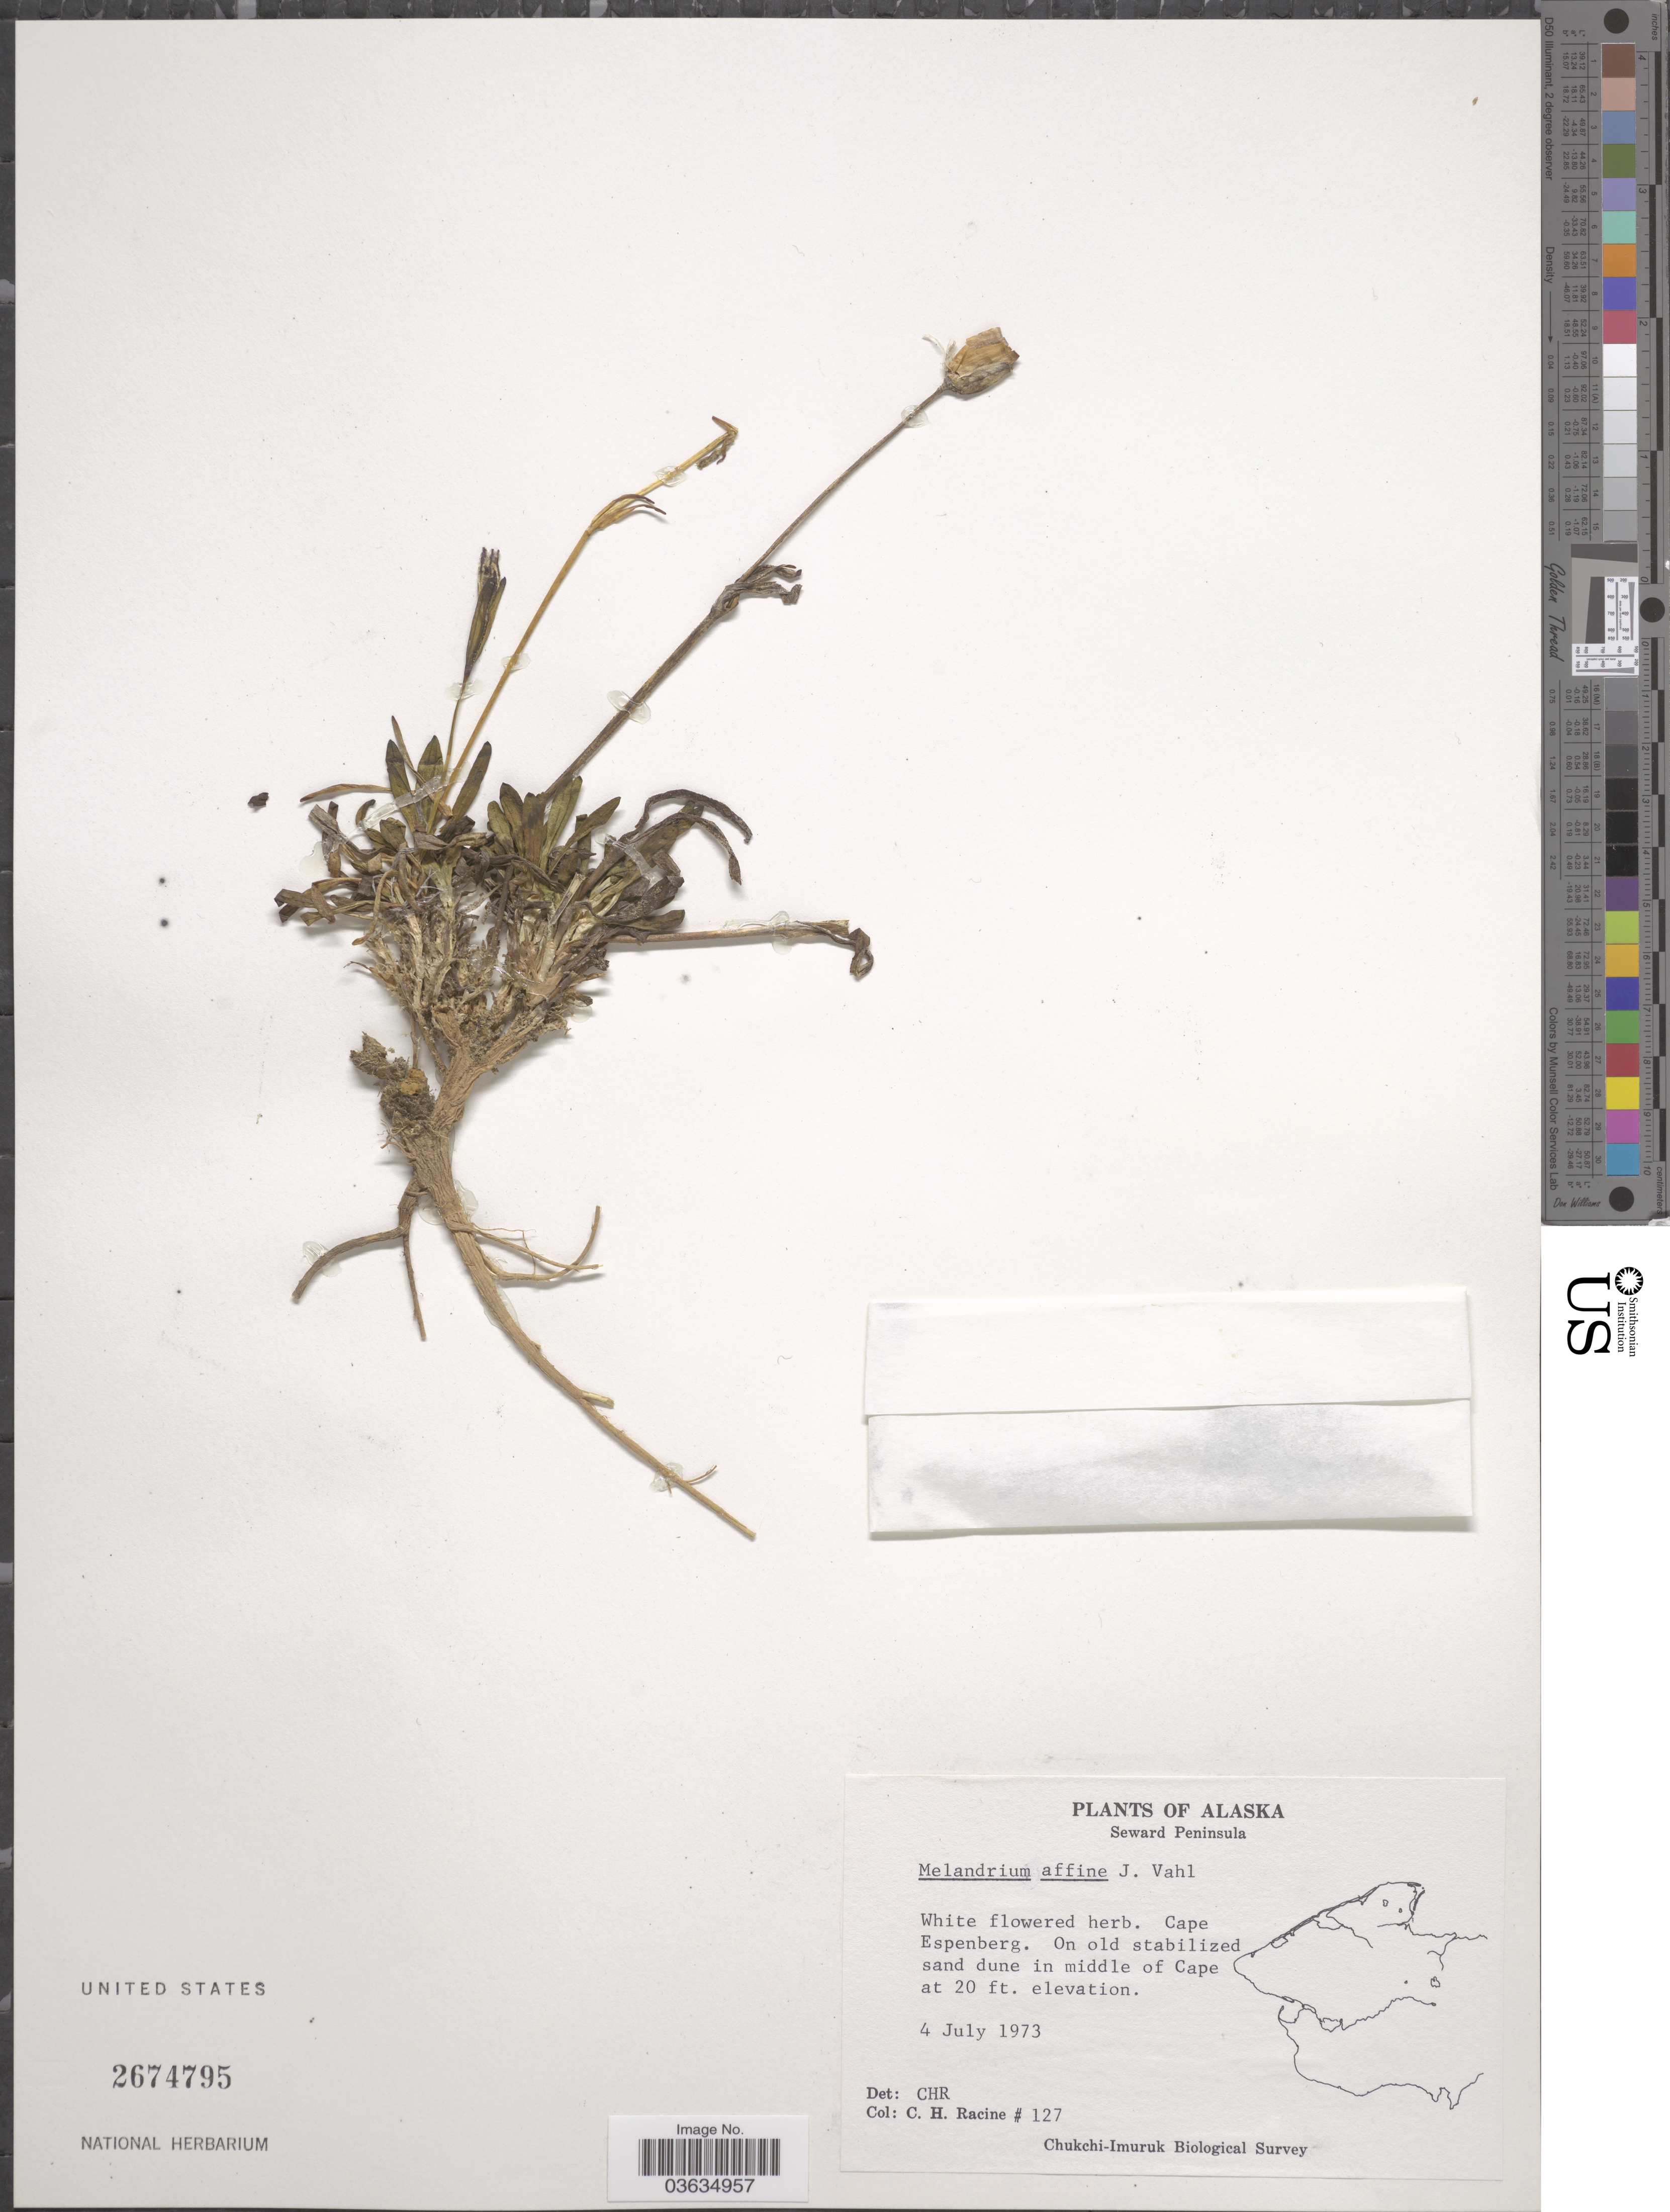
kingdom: Plantae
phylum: Tracheophyta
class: Magnoliopsida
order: Caryophyllales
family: Caryophyllaceae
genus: Silene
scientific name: Silene involucrata subsp. tenella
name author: (Tolm.) Bocquet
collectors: C. Racine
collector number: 127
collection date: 1973-07-04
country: United States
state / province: Alaska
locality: Seward Peninsula. Cape Espenberg.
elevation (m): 6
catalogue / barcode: US 2674795